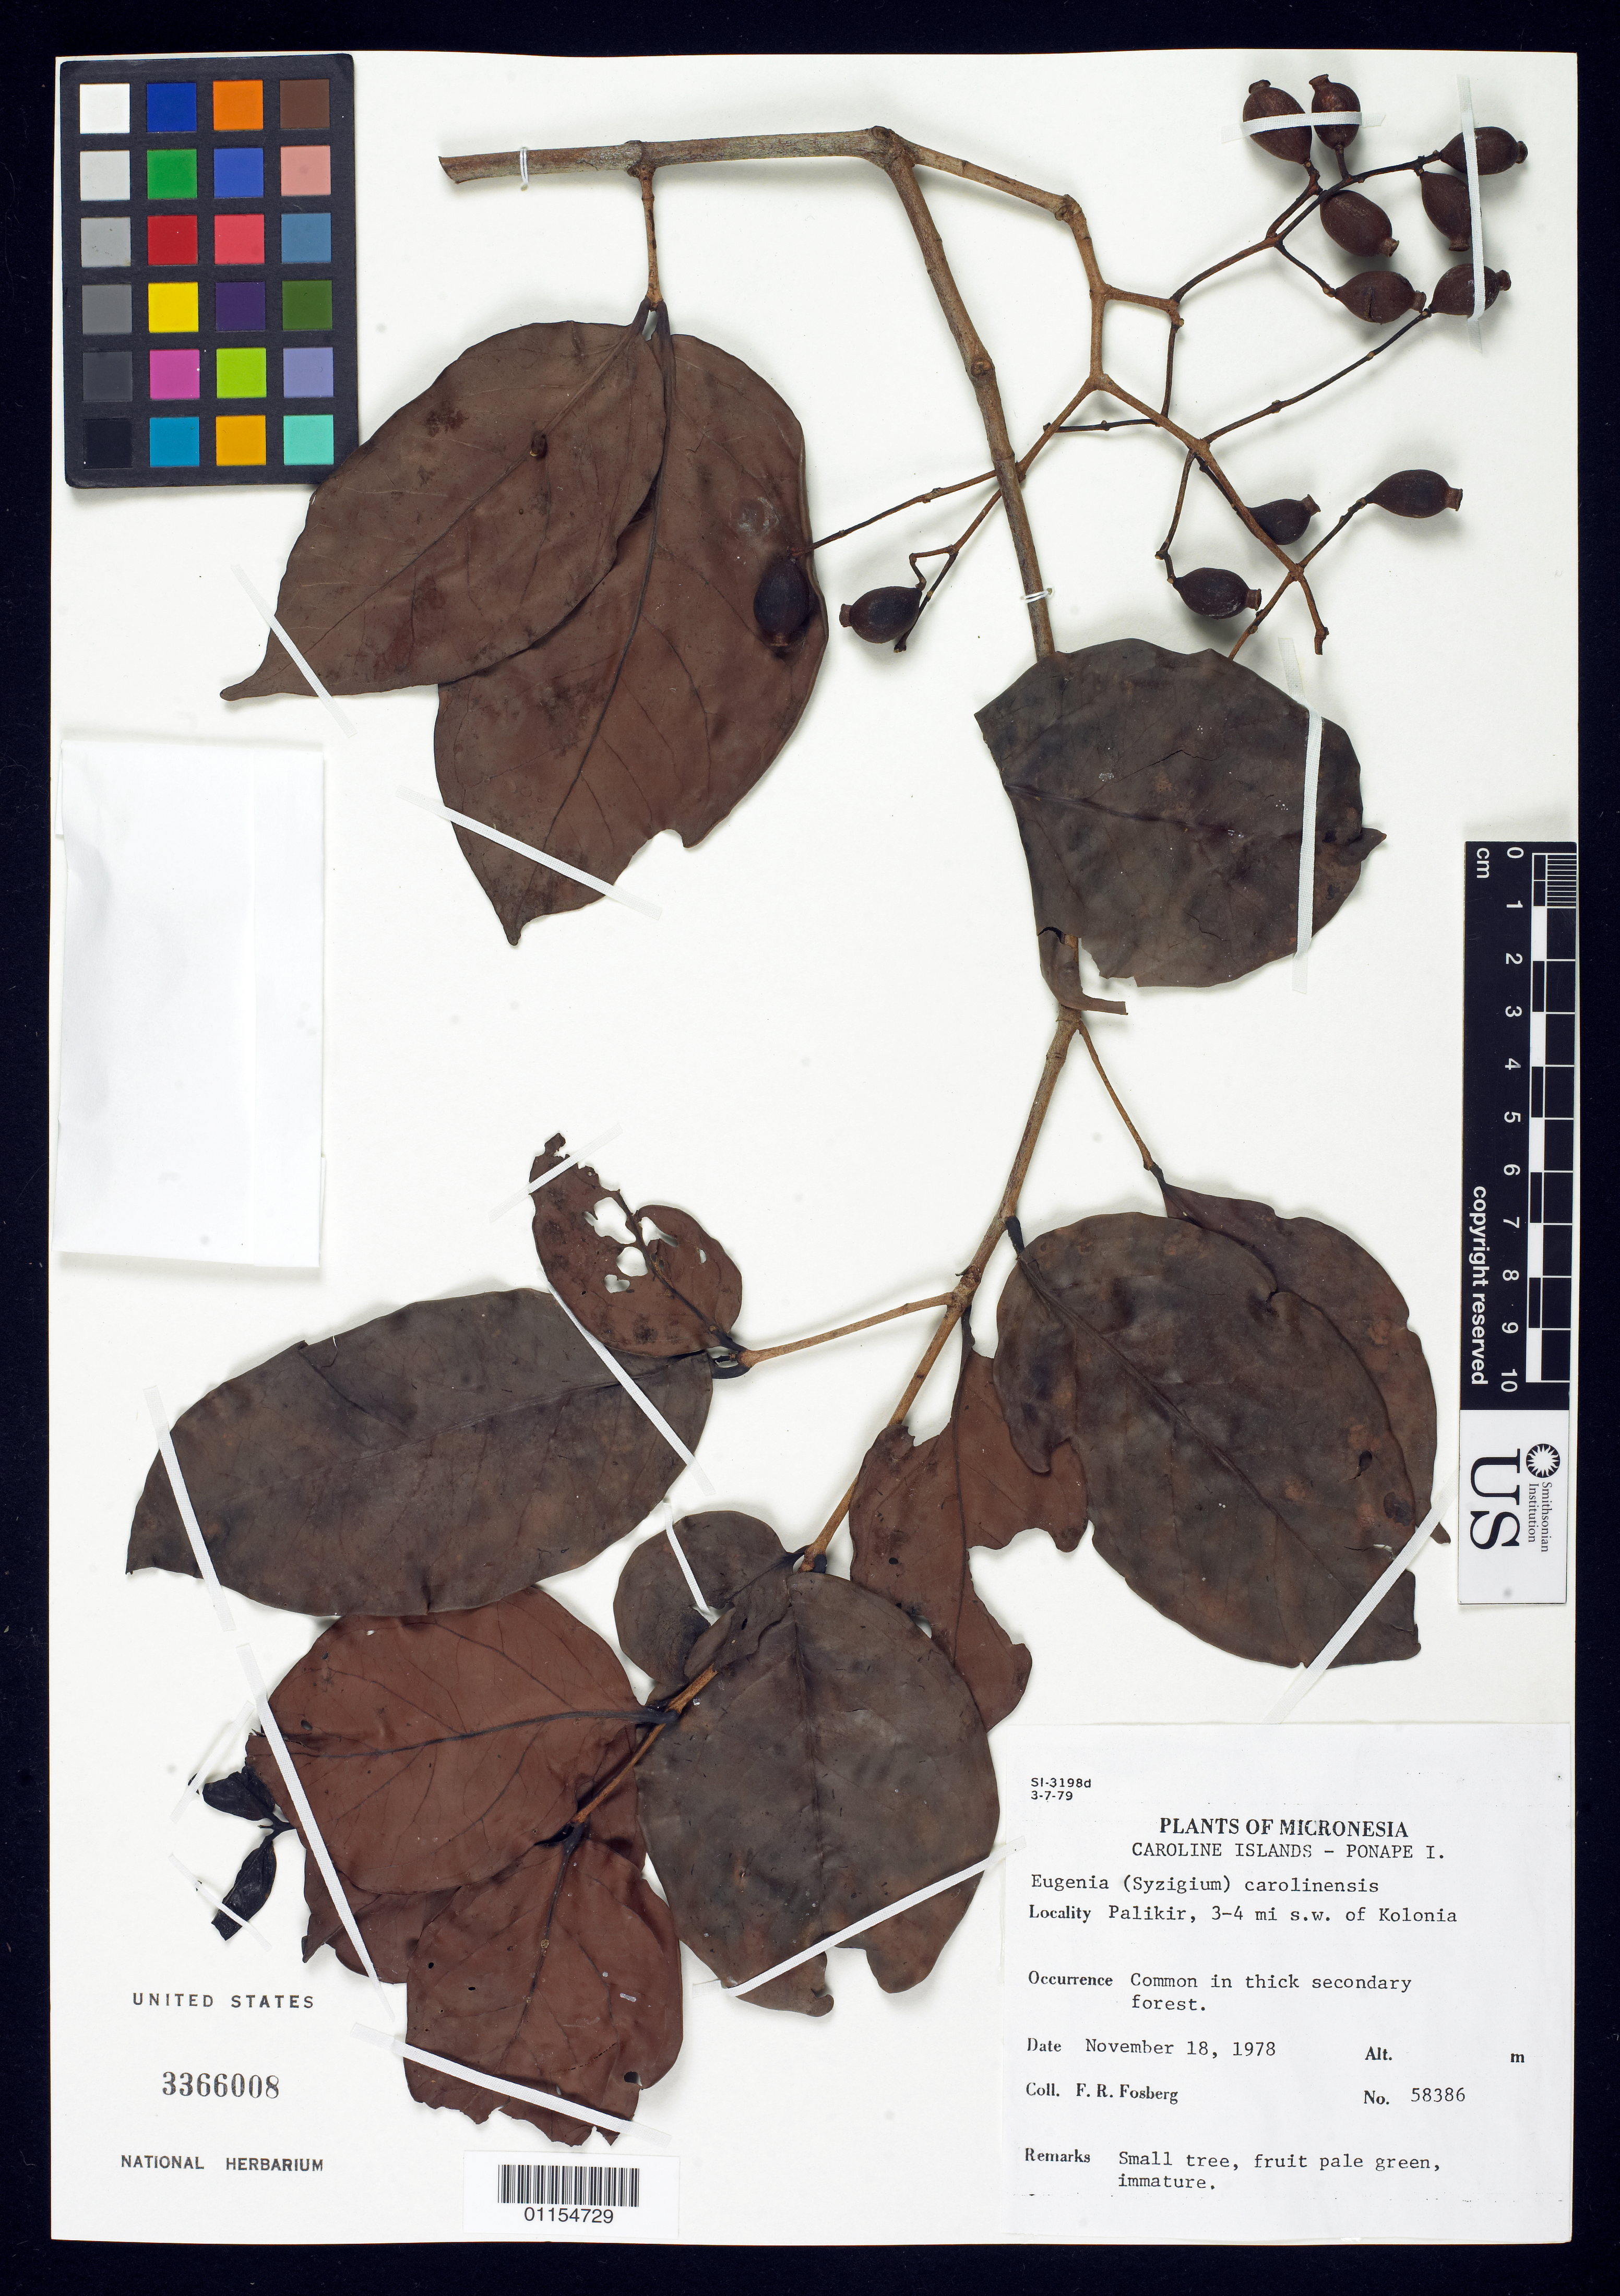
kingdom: Plantae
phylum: Tracheophyta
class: Magnoliopsida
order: Myrtales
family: Myrtaceae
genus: Syzygium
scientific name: Syzygium carolinense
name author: (Koidz.) Hosok.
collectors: F. R. Fosberg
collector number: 58386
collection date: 1978-11-18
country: Micronesia, Federated States of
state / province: Pohnpei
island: Pohnpei [Ponape]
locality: Palikir, 3-4 mi s.w. of Kolonia.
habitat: thick secondary forest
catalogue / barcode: US 3366008